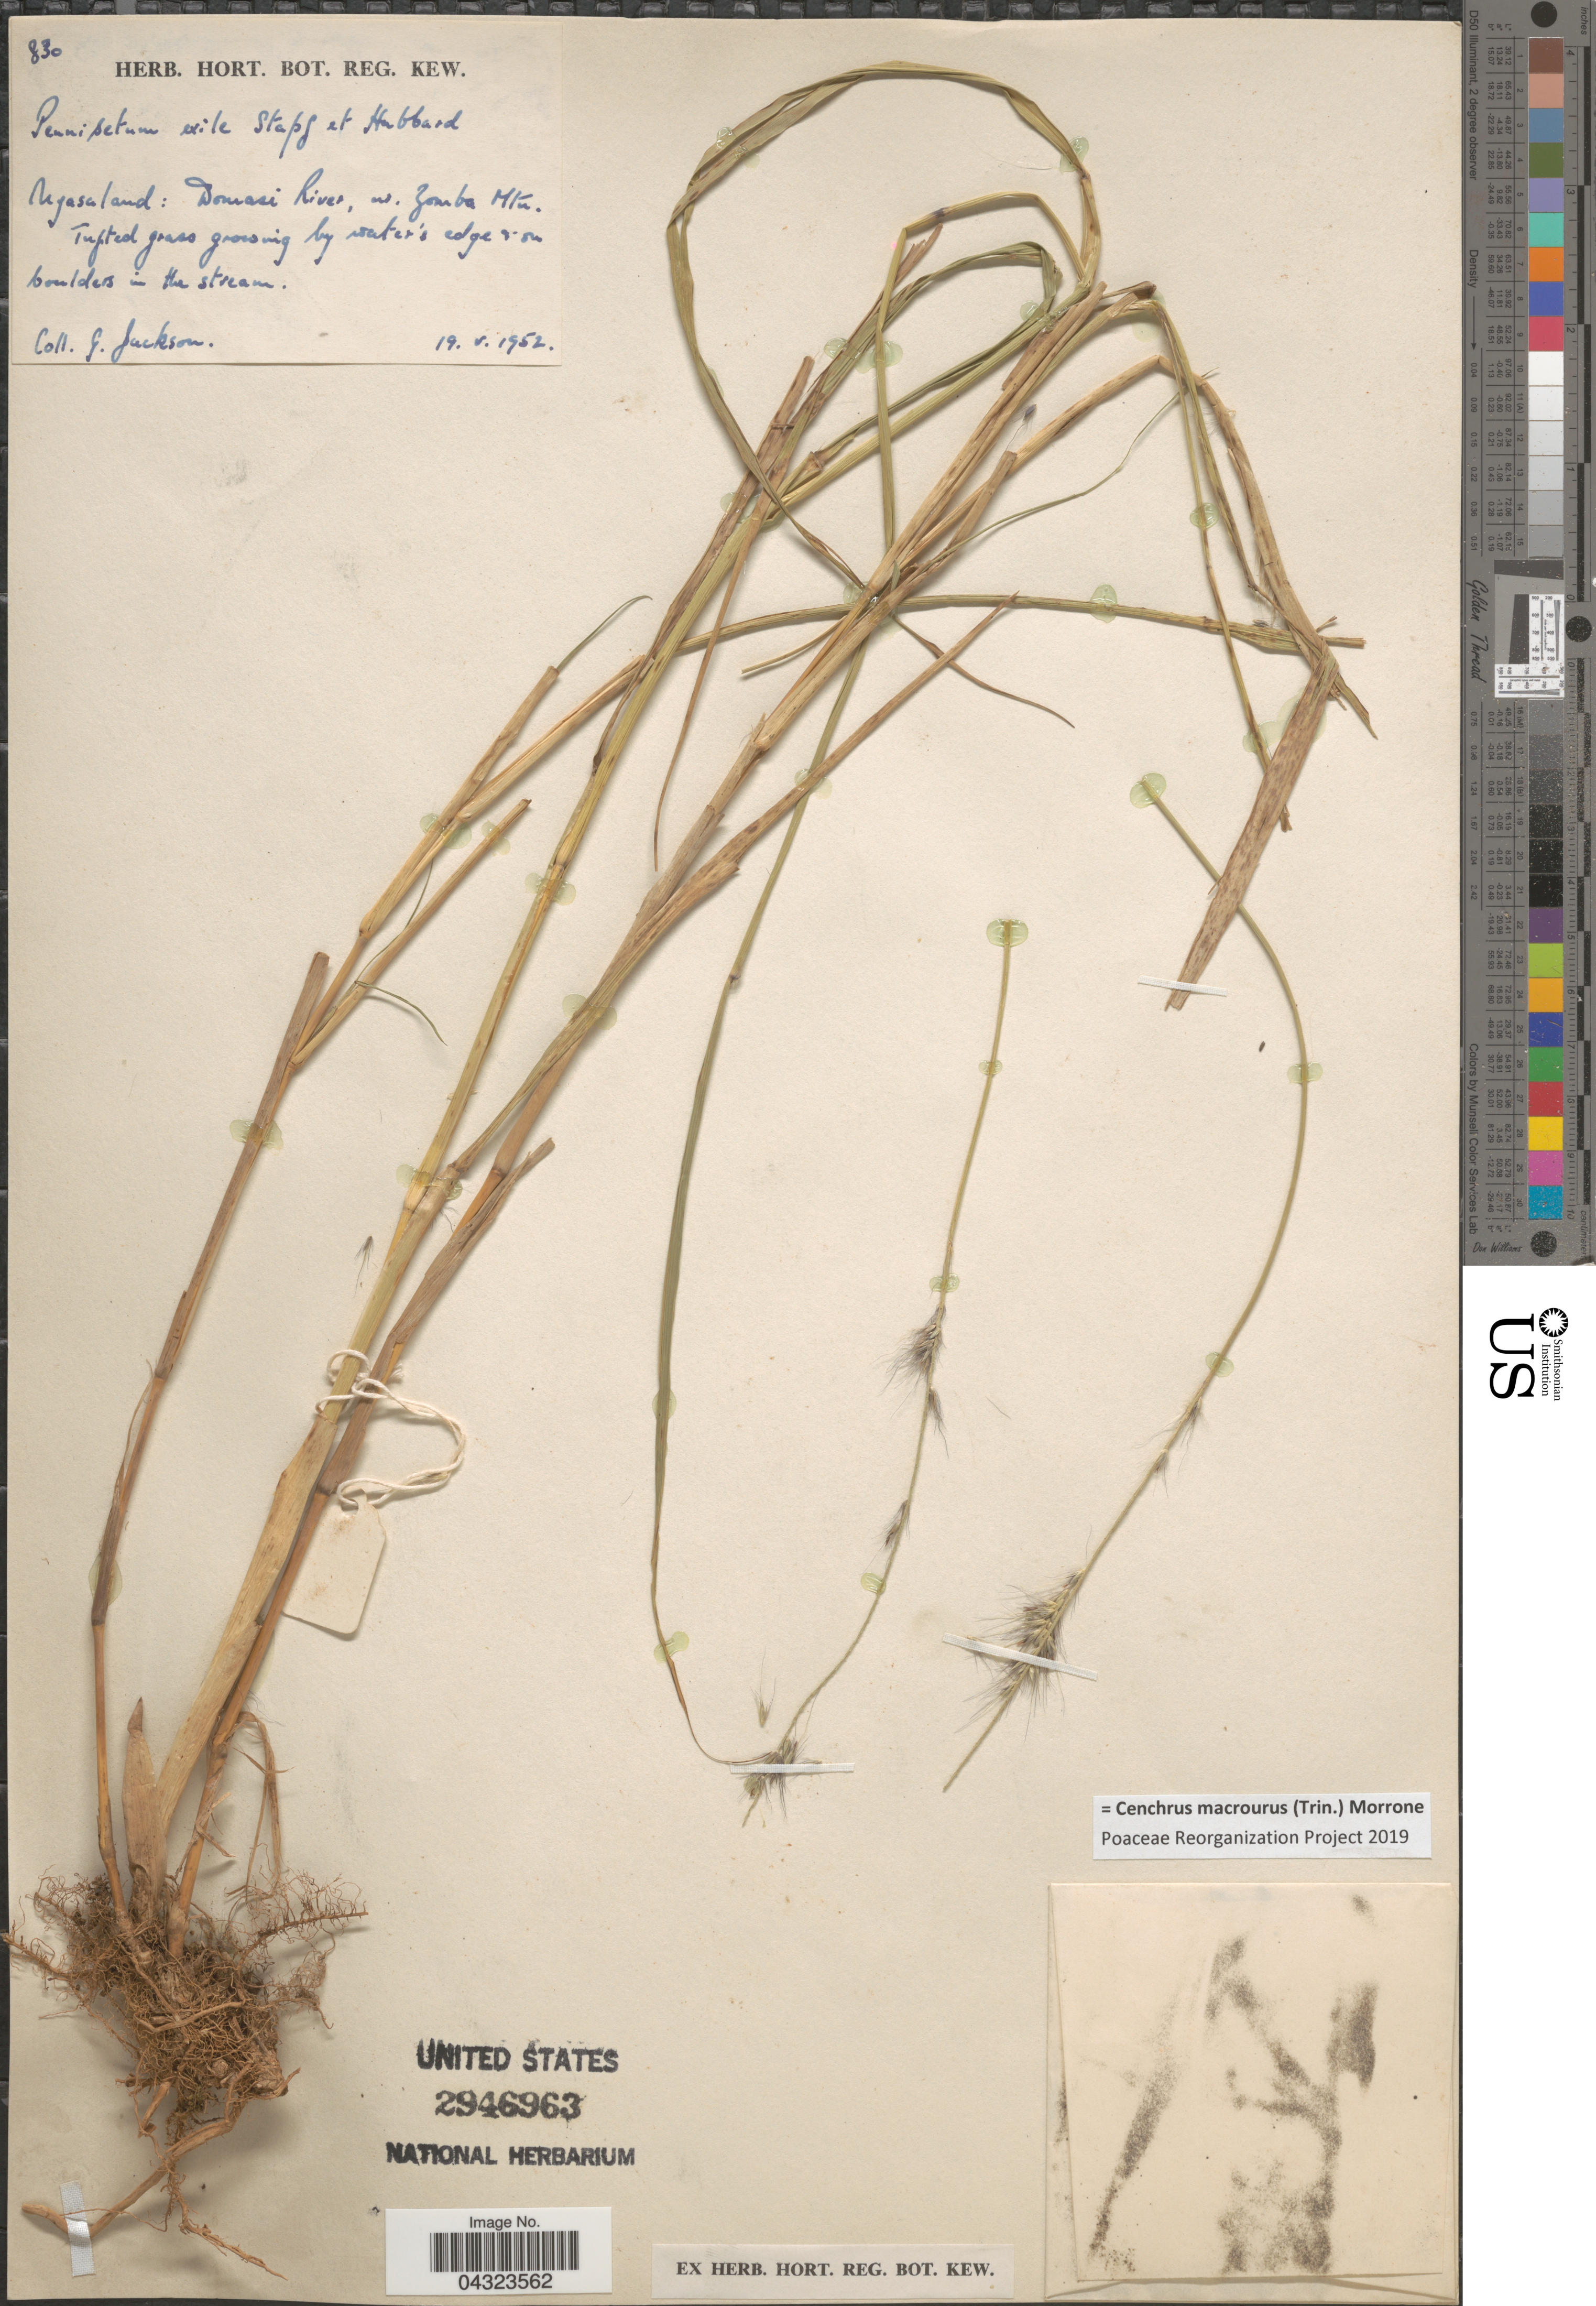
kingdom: Plantae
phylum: Tracheophyta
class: Liliopsida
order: Poales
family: Poaceae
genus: Cenchrus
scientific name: Cenchrus macrourus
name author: (Trin.) Morrone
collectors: G. Jackson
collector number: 830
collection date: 1952-05-19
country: Malawi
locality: Nyasaland: Domasi River, w. Zomba Mtn.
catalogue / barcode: US 2946963